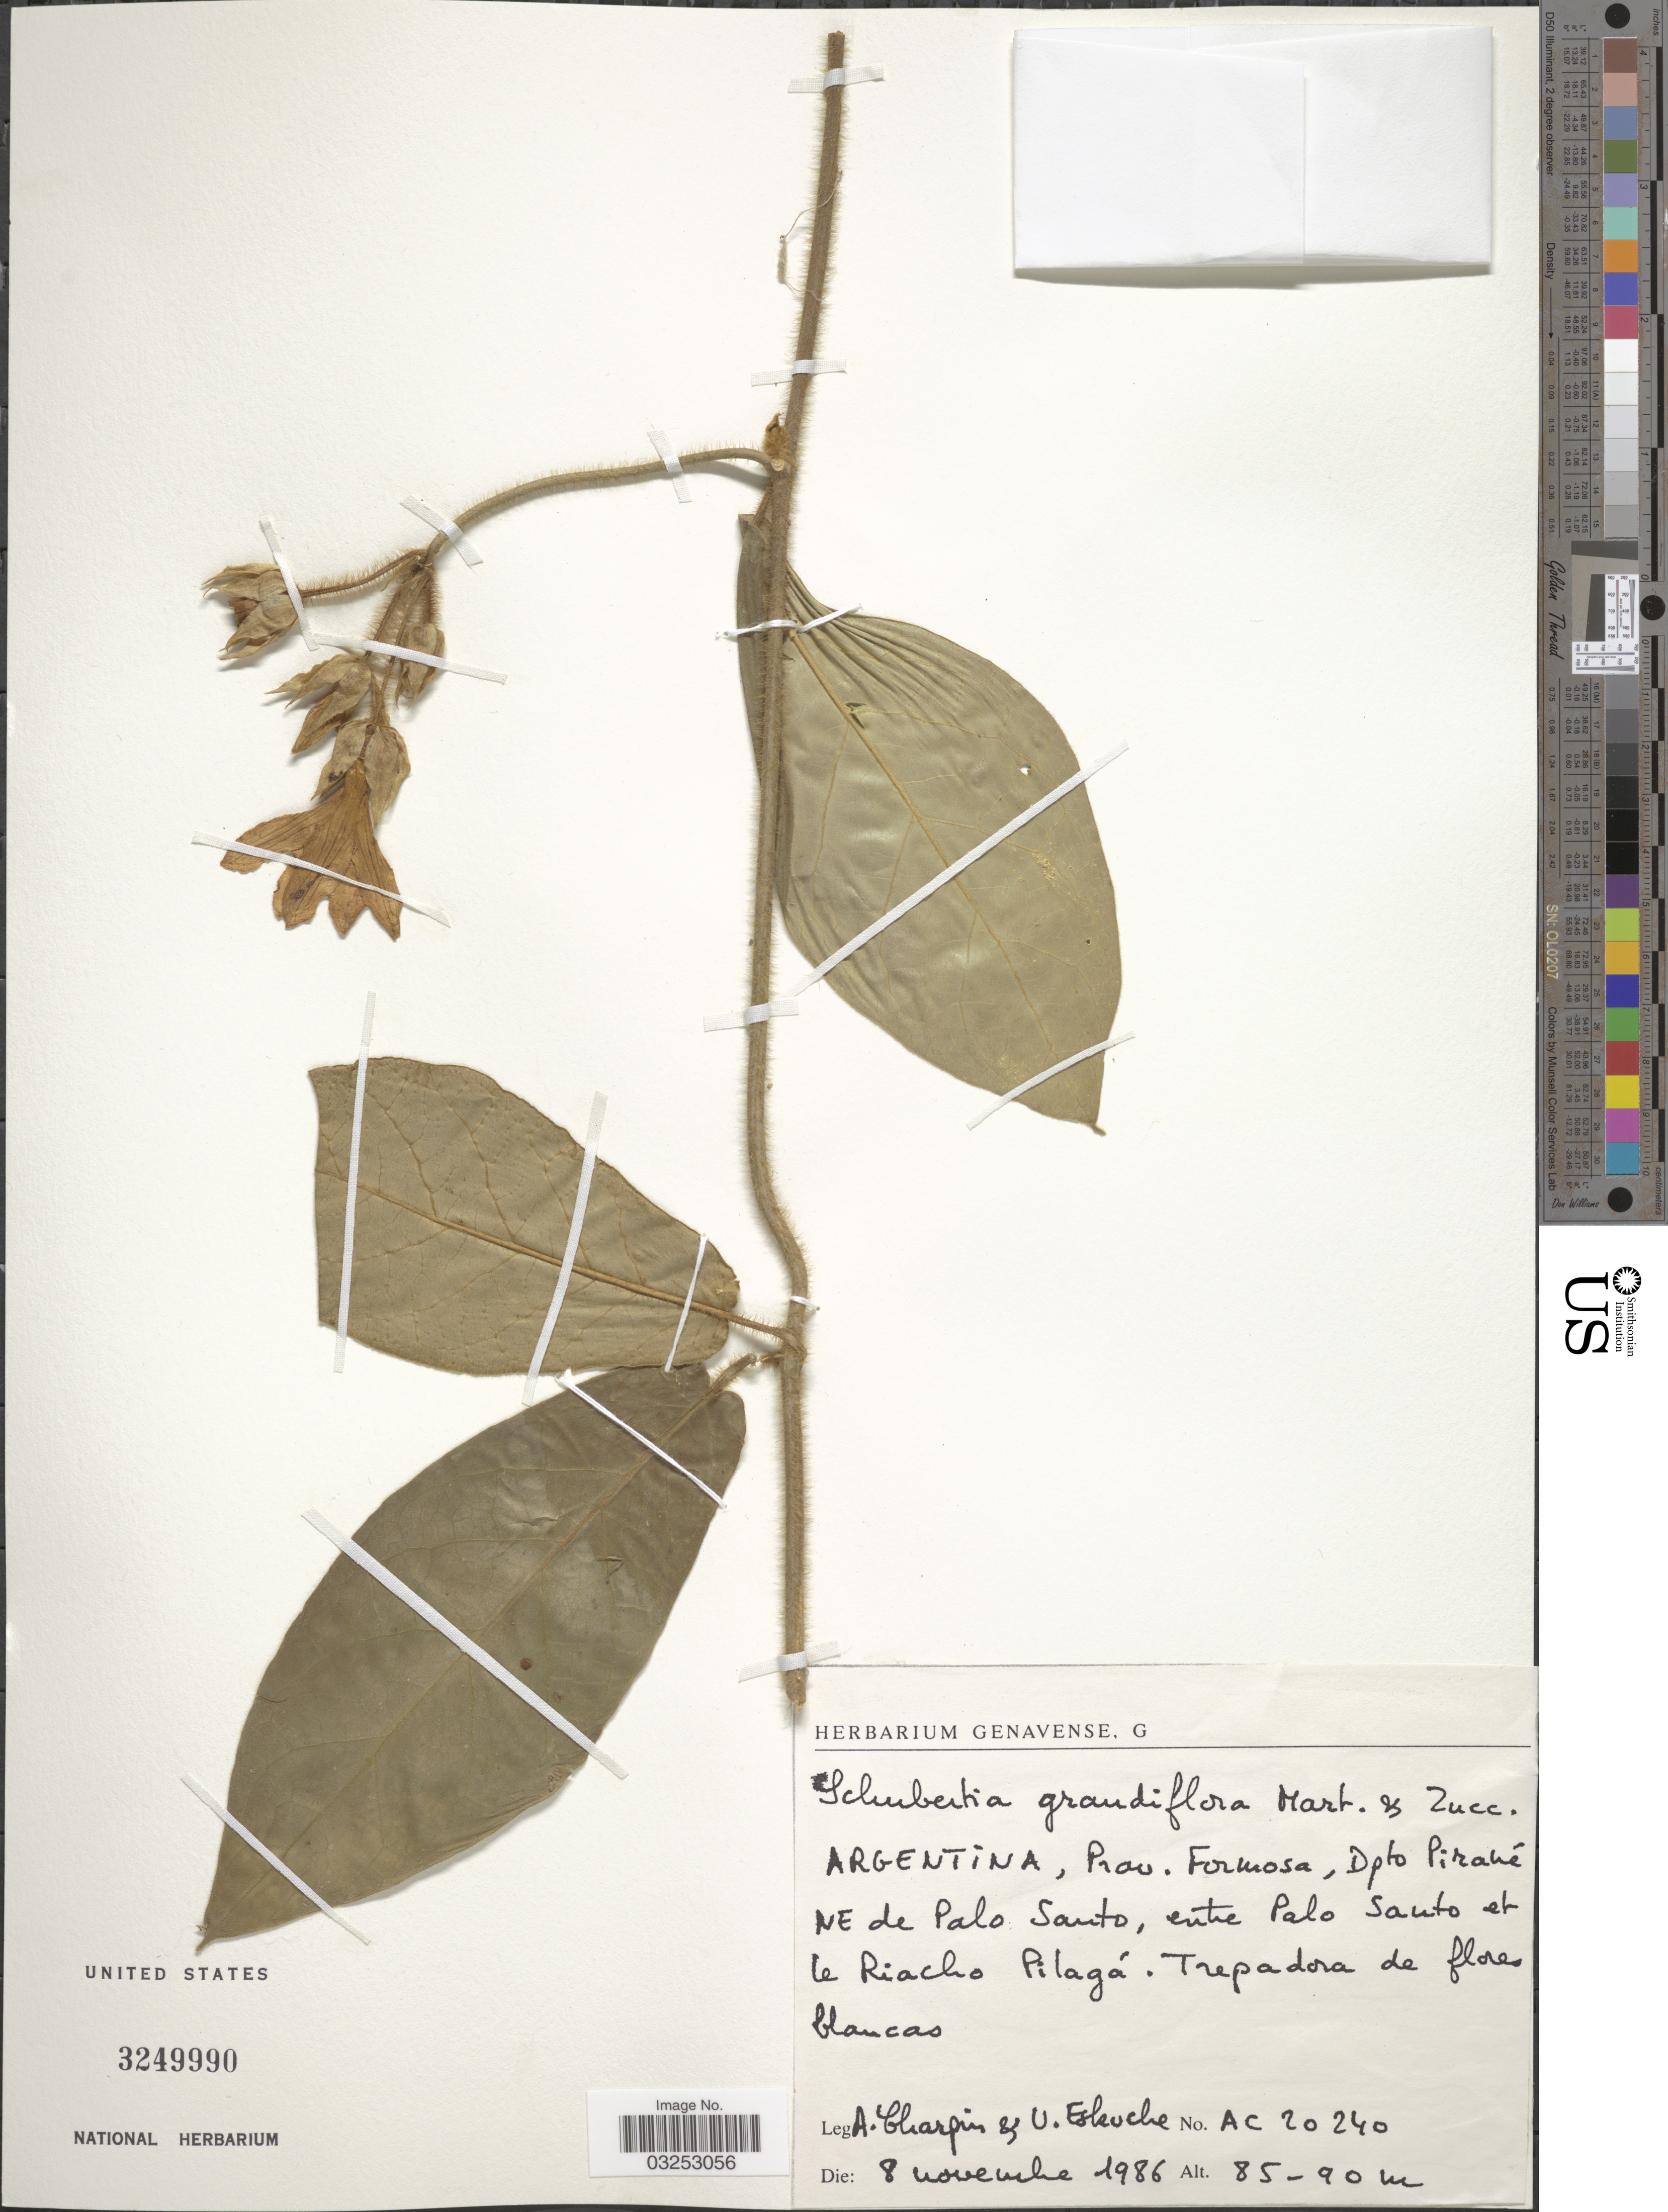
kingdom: Plantae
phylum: Tracheophyta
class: Magnoliopsida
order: Gentianales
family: Apocynaceae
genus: Schubertia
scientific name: Schubertia grandiflora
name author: Mart.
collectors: A. Charpin & U. Esleuche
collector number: AC20240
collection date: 1986-11-08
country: Argentina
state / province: Formosa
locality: Dpto Pirané, NE de Palo Santo, entre Palo Santo et Le Riacho Pilagá.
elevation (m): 85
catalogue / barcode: US 3249990